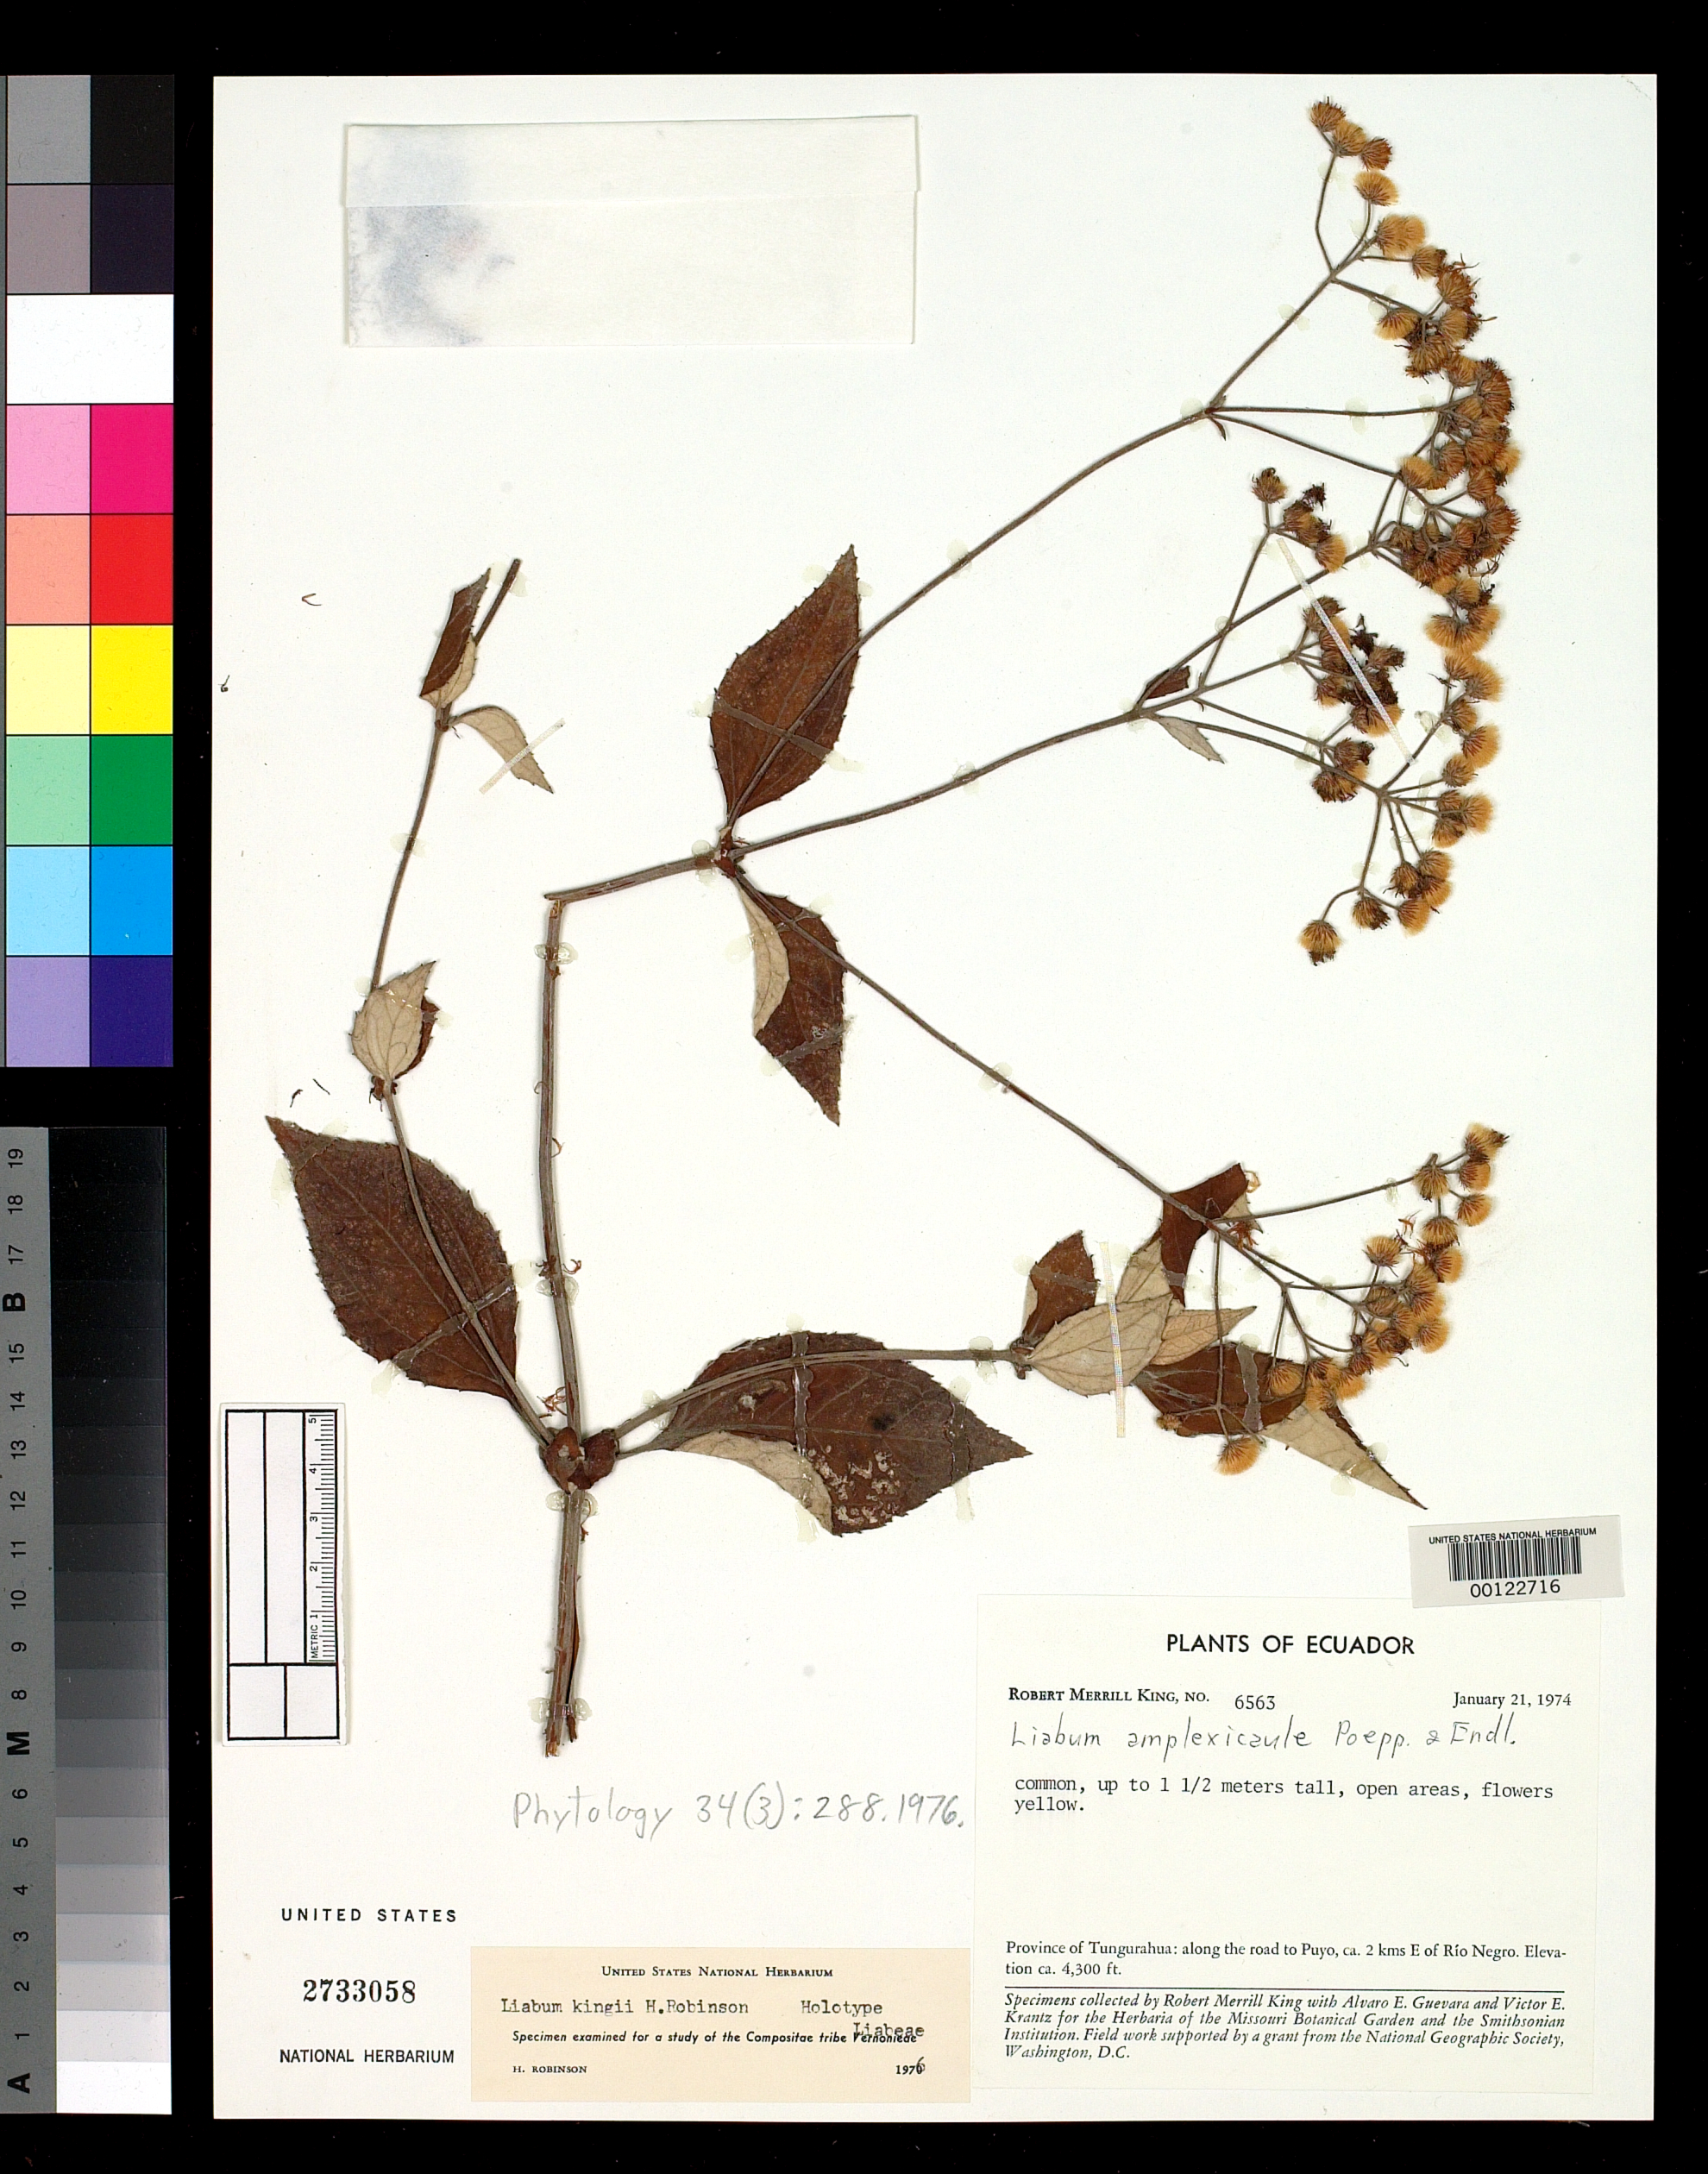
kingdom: Plantae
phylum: Tracheophyta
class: Magnoliopsida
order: Asterales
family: Asteraceae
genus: Liabum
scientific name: Liabum kingii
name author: H. Rob.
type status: Holotype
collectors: R. M. King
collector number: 6563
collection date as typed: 21 Jan 1974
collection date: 1974-01-21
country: Ecuador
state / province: Tungurahua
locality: Road to Puyo, 2 km E of Rio Negro.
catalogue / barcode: US 2733058